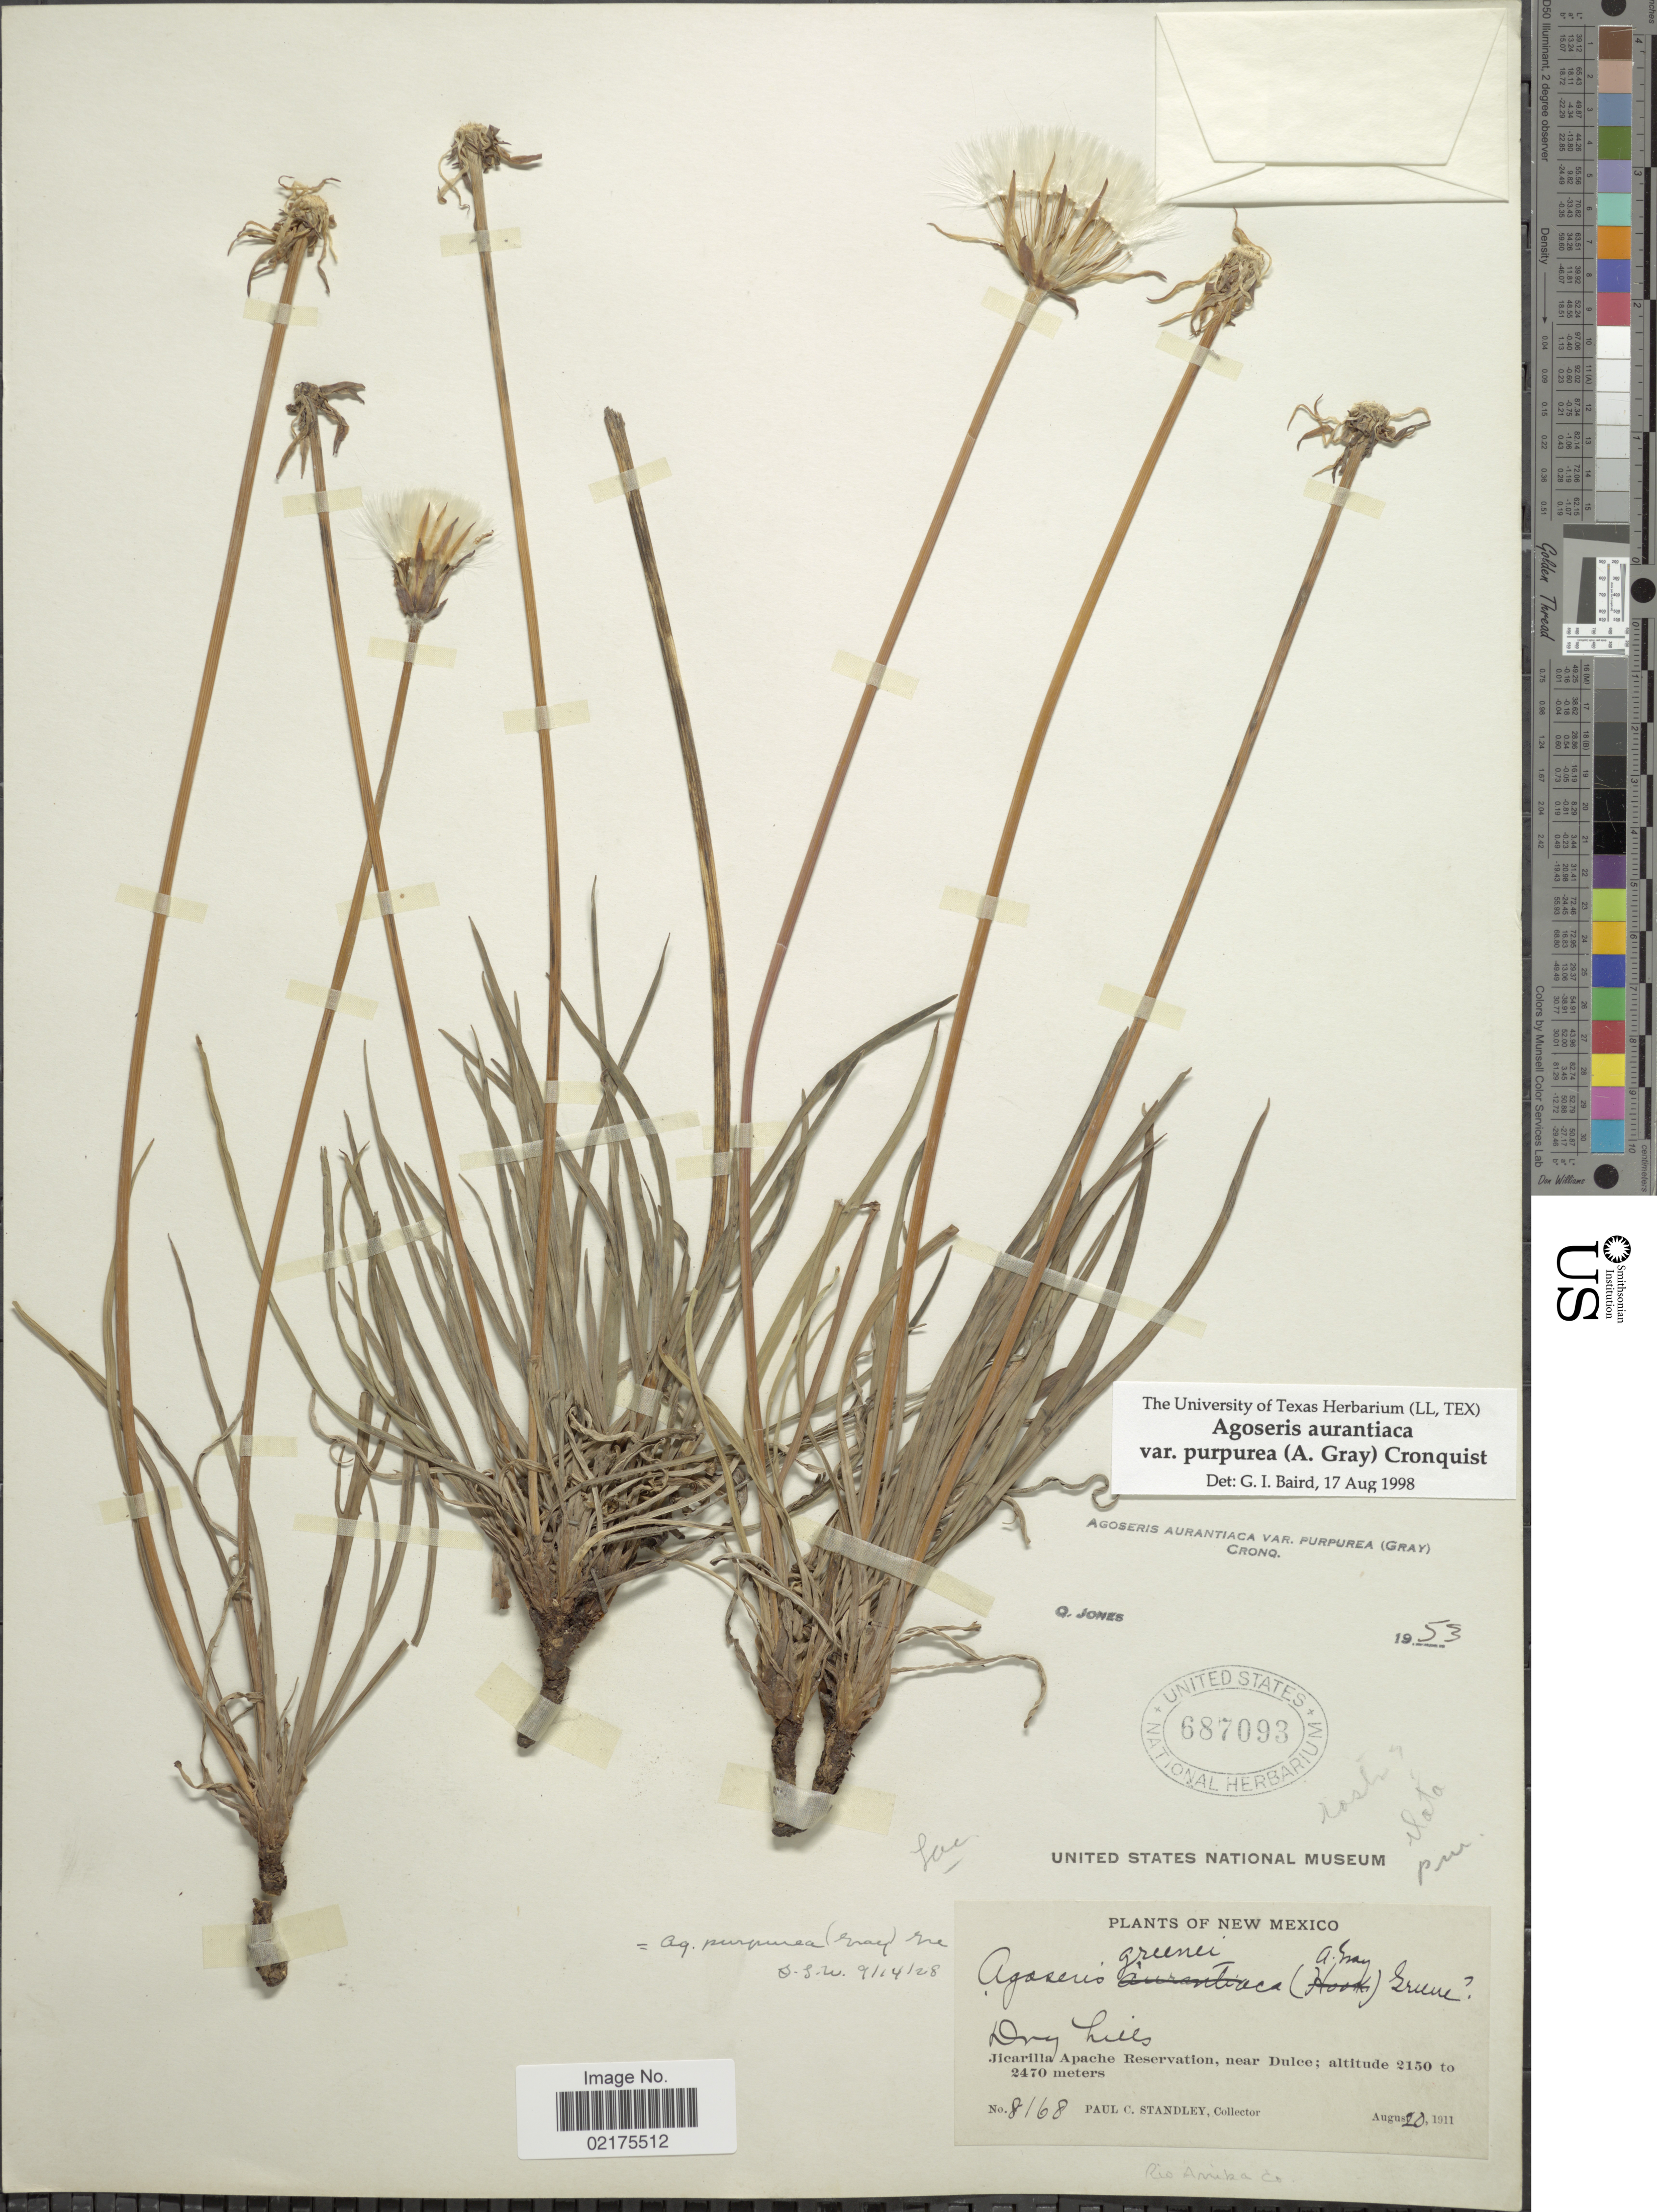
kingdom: Plantae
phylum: Tracheophyta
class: Magnoliopsida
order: Asterales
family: Asteraceae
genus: Agoseris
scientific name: Agoseris aurantiaca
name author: (Hook.) Greene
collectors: P. C. Standley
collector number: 8168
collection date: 1911-08-20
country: United States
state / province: New Mexico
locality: Dry Hills, Jicarilla Apache Reservation, near Dulce, Rio Amiba Co.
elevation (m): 2150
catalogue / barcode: US 687093